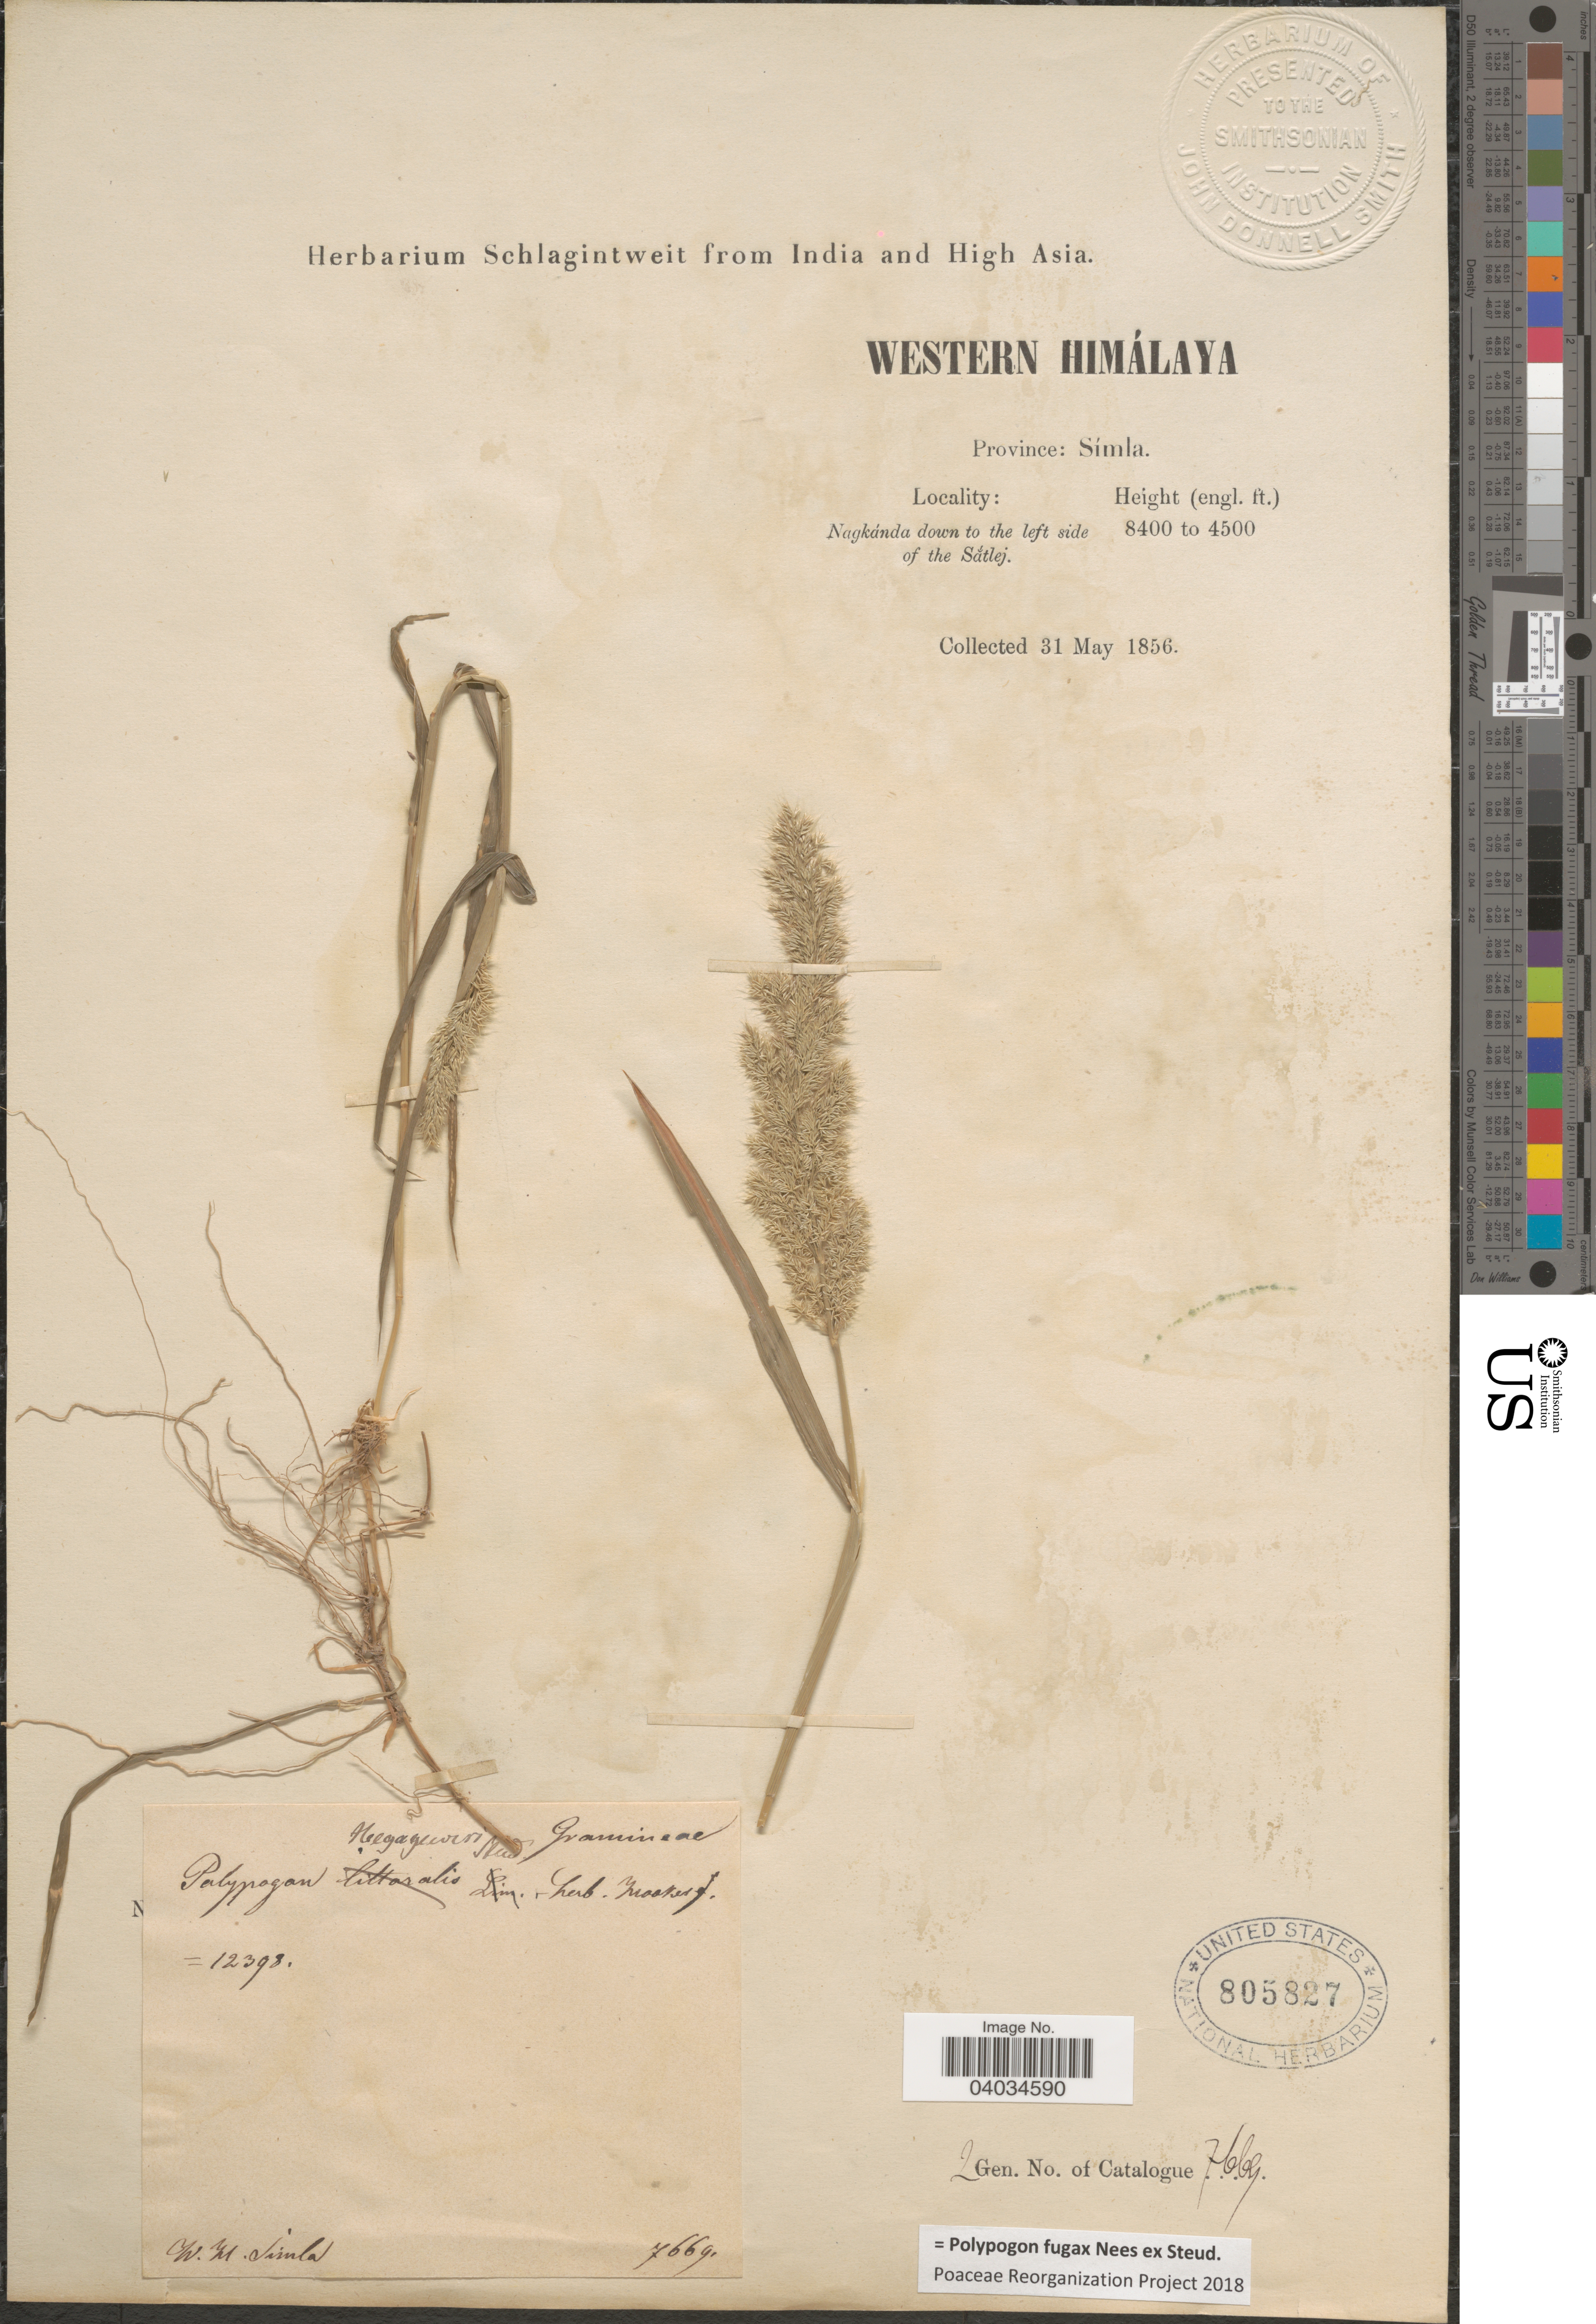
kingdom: Plantae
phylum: Tracheophyta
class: Liliopsida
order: Poales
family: Poaceae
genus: Polypogon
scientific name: Polypogon fugax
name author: Nees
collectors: ex herb. Schlagintweit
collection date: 1856-05-31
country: India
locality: Western Himálaya. Province: Símla. Nagkánda down to the left side of the Sátlej. W. Ind. Simla.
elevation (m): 1372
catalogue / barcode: US 805827